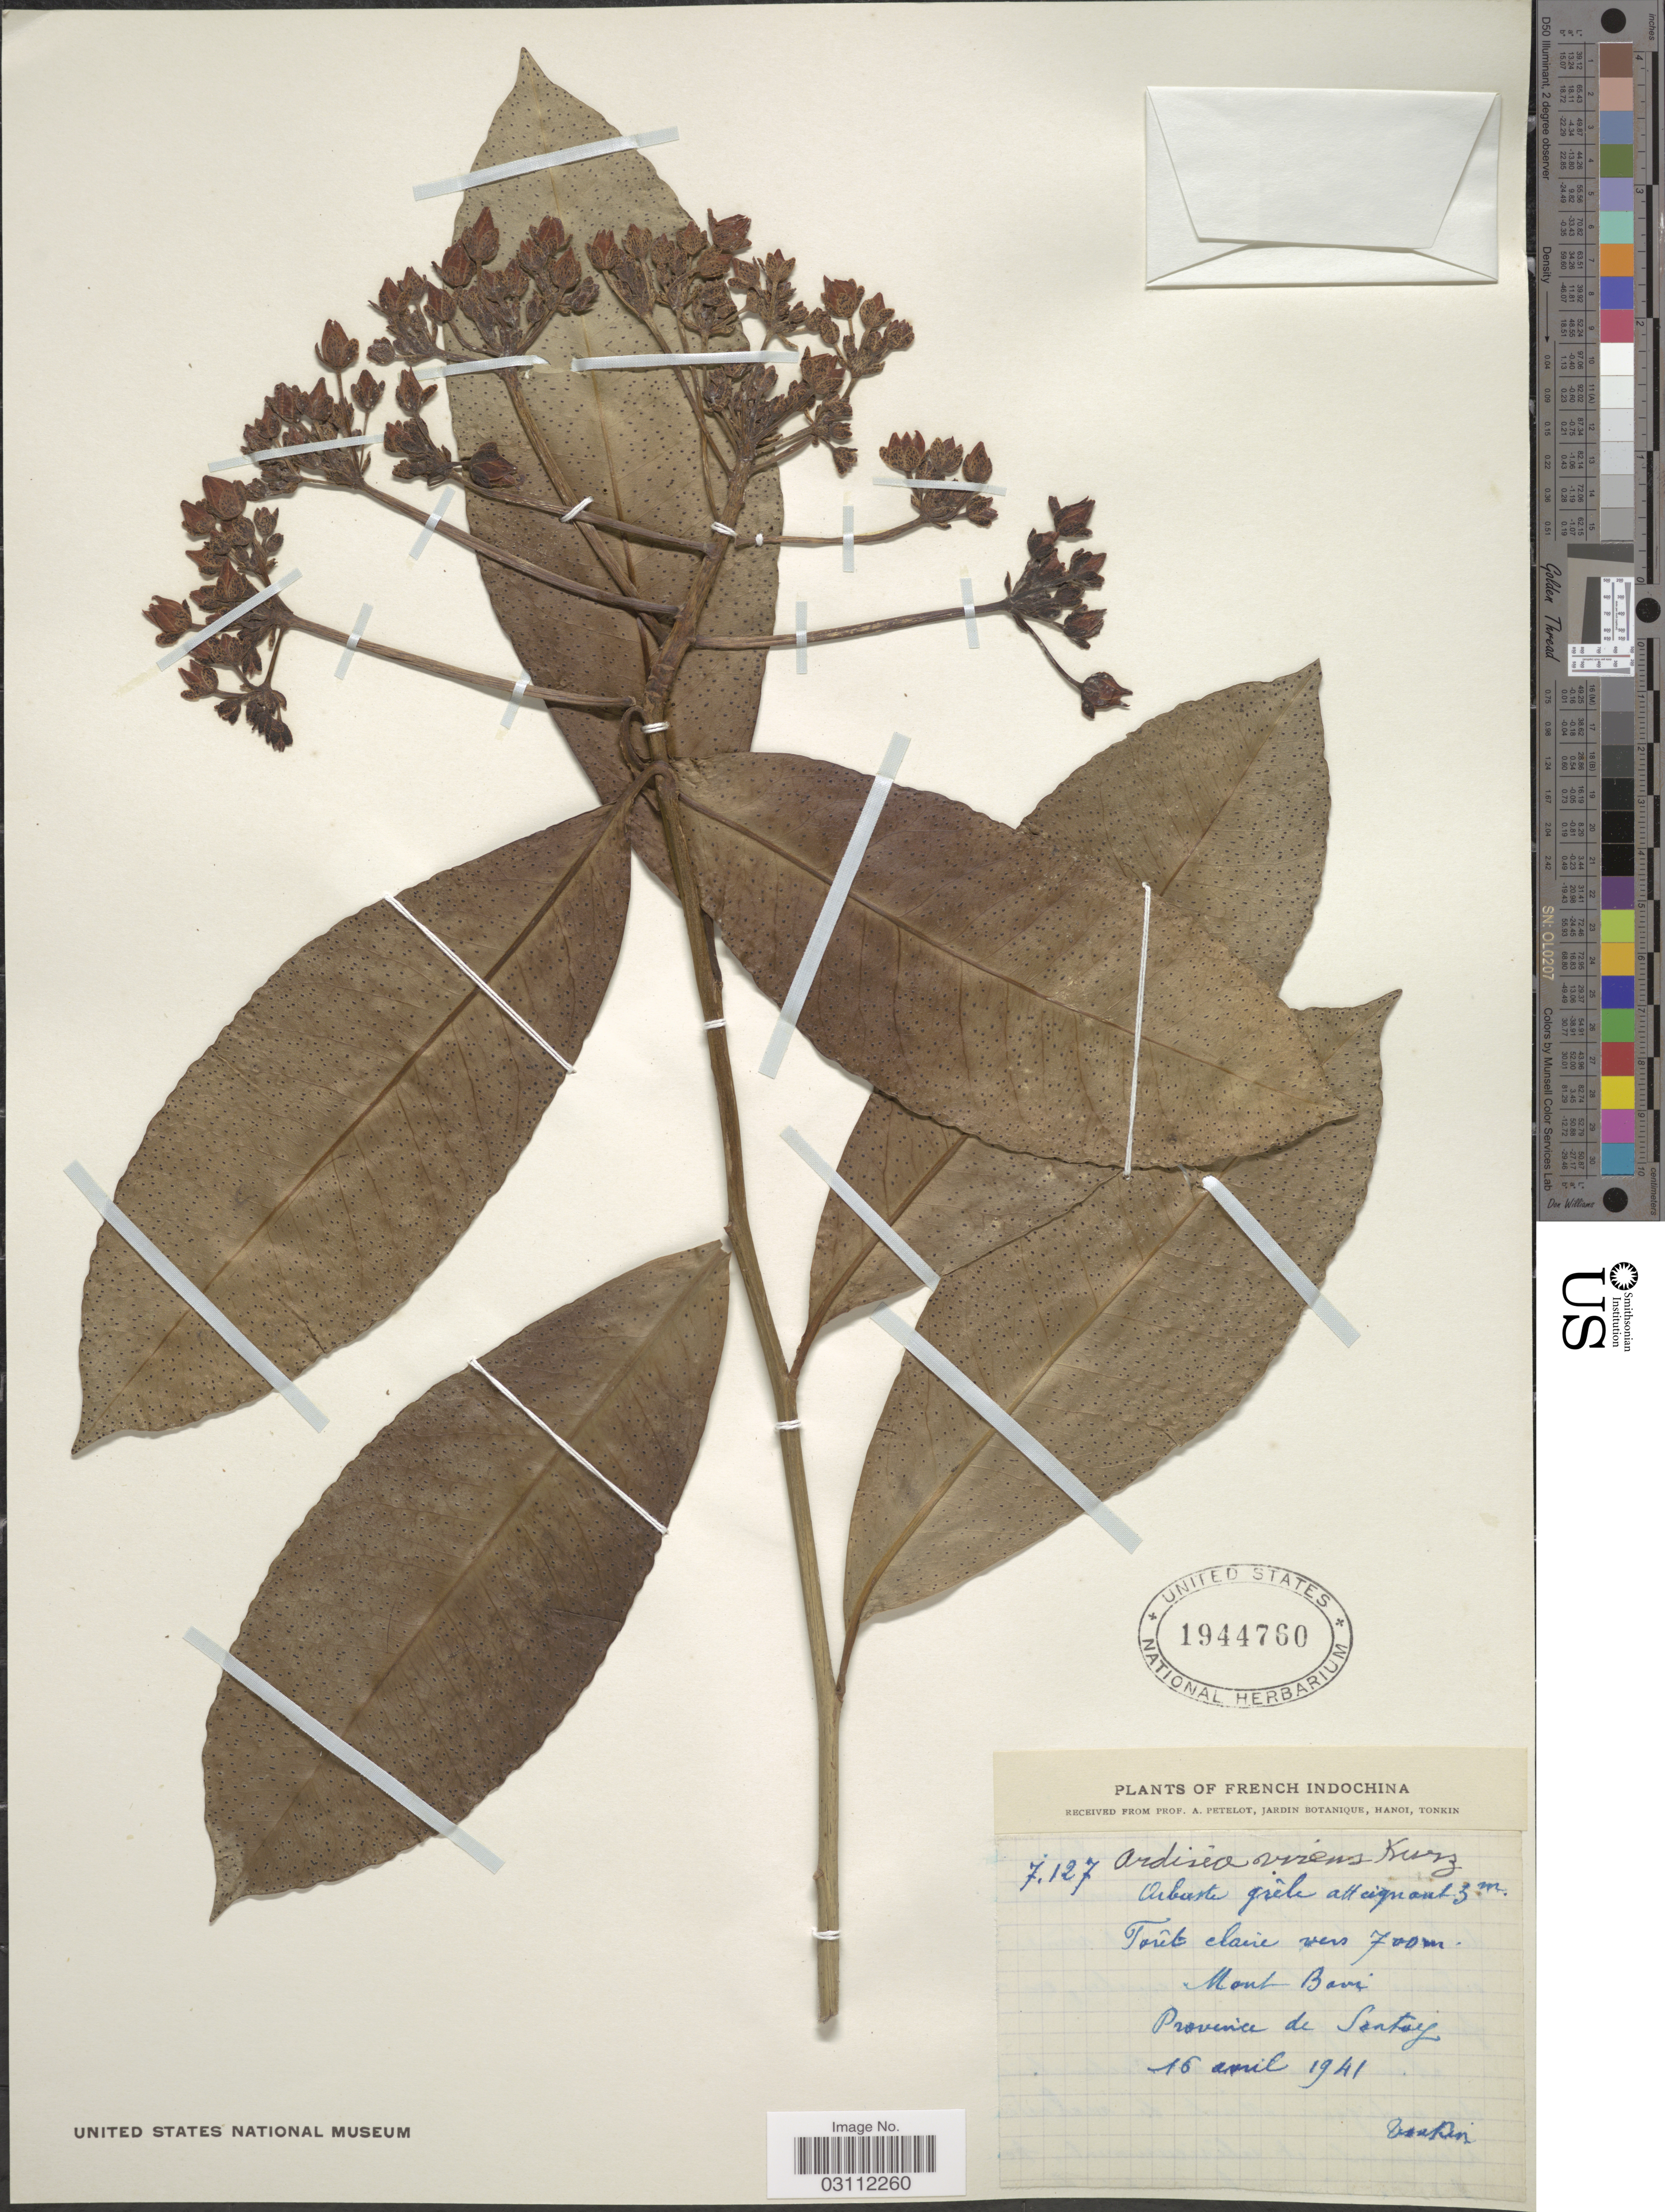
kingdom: Plantae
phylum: Tracheophyta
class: Magnoliopsida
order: Ericales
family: Primulaceae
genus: Ardisia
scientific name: Ardisia virens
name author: Kurz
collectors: A. Petelot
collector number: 7127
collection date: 1941-04-16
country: Vietnam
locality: French Indochina. Mont Bavi. Province de Sontoy.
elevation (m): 700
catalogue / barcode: US 1944760